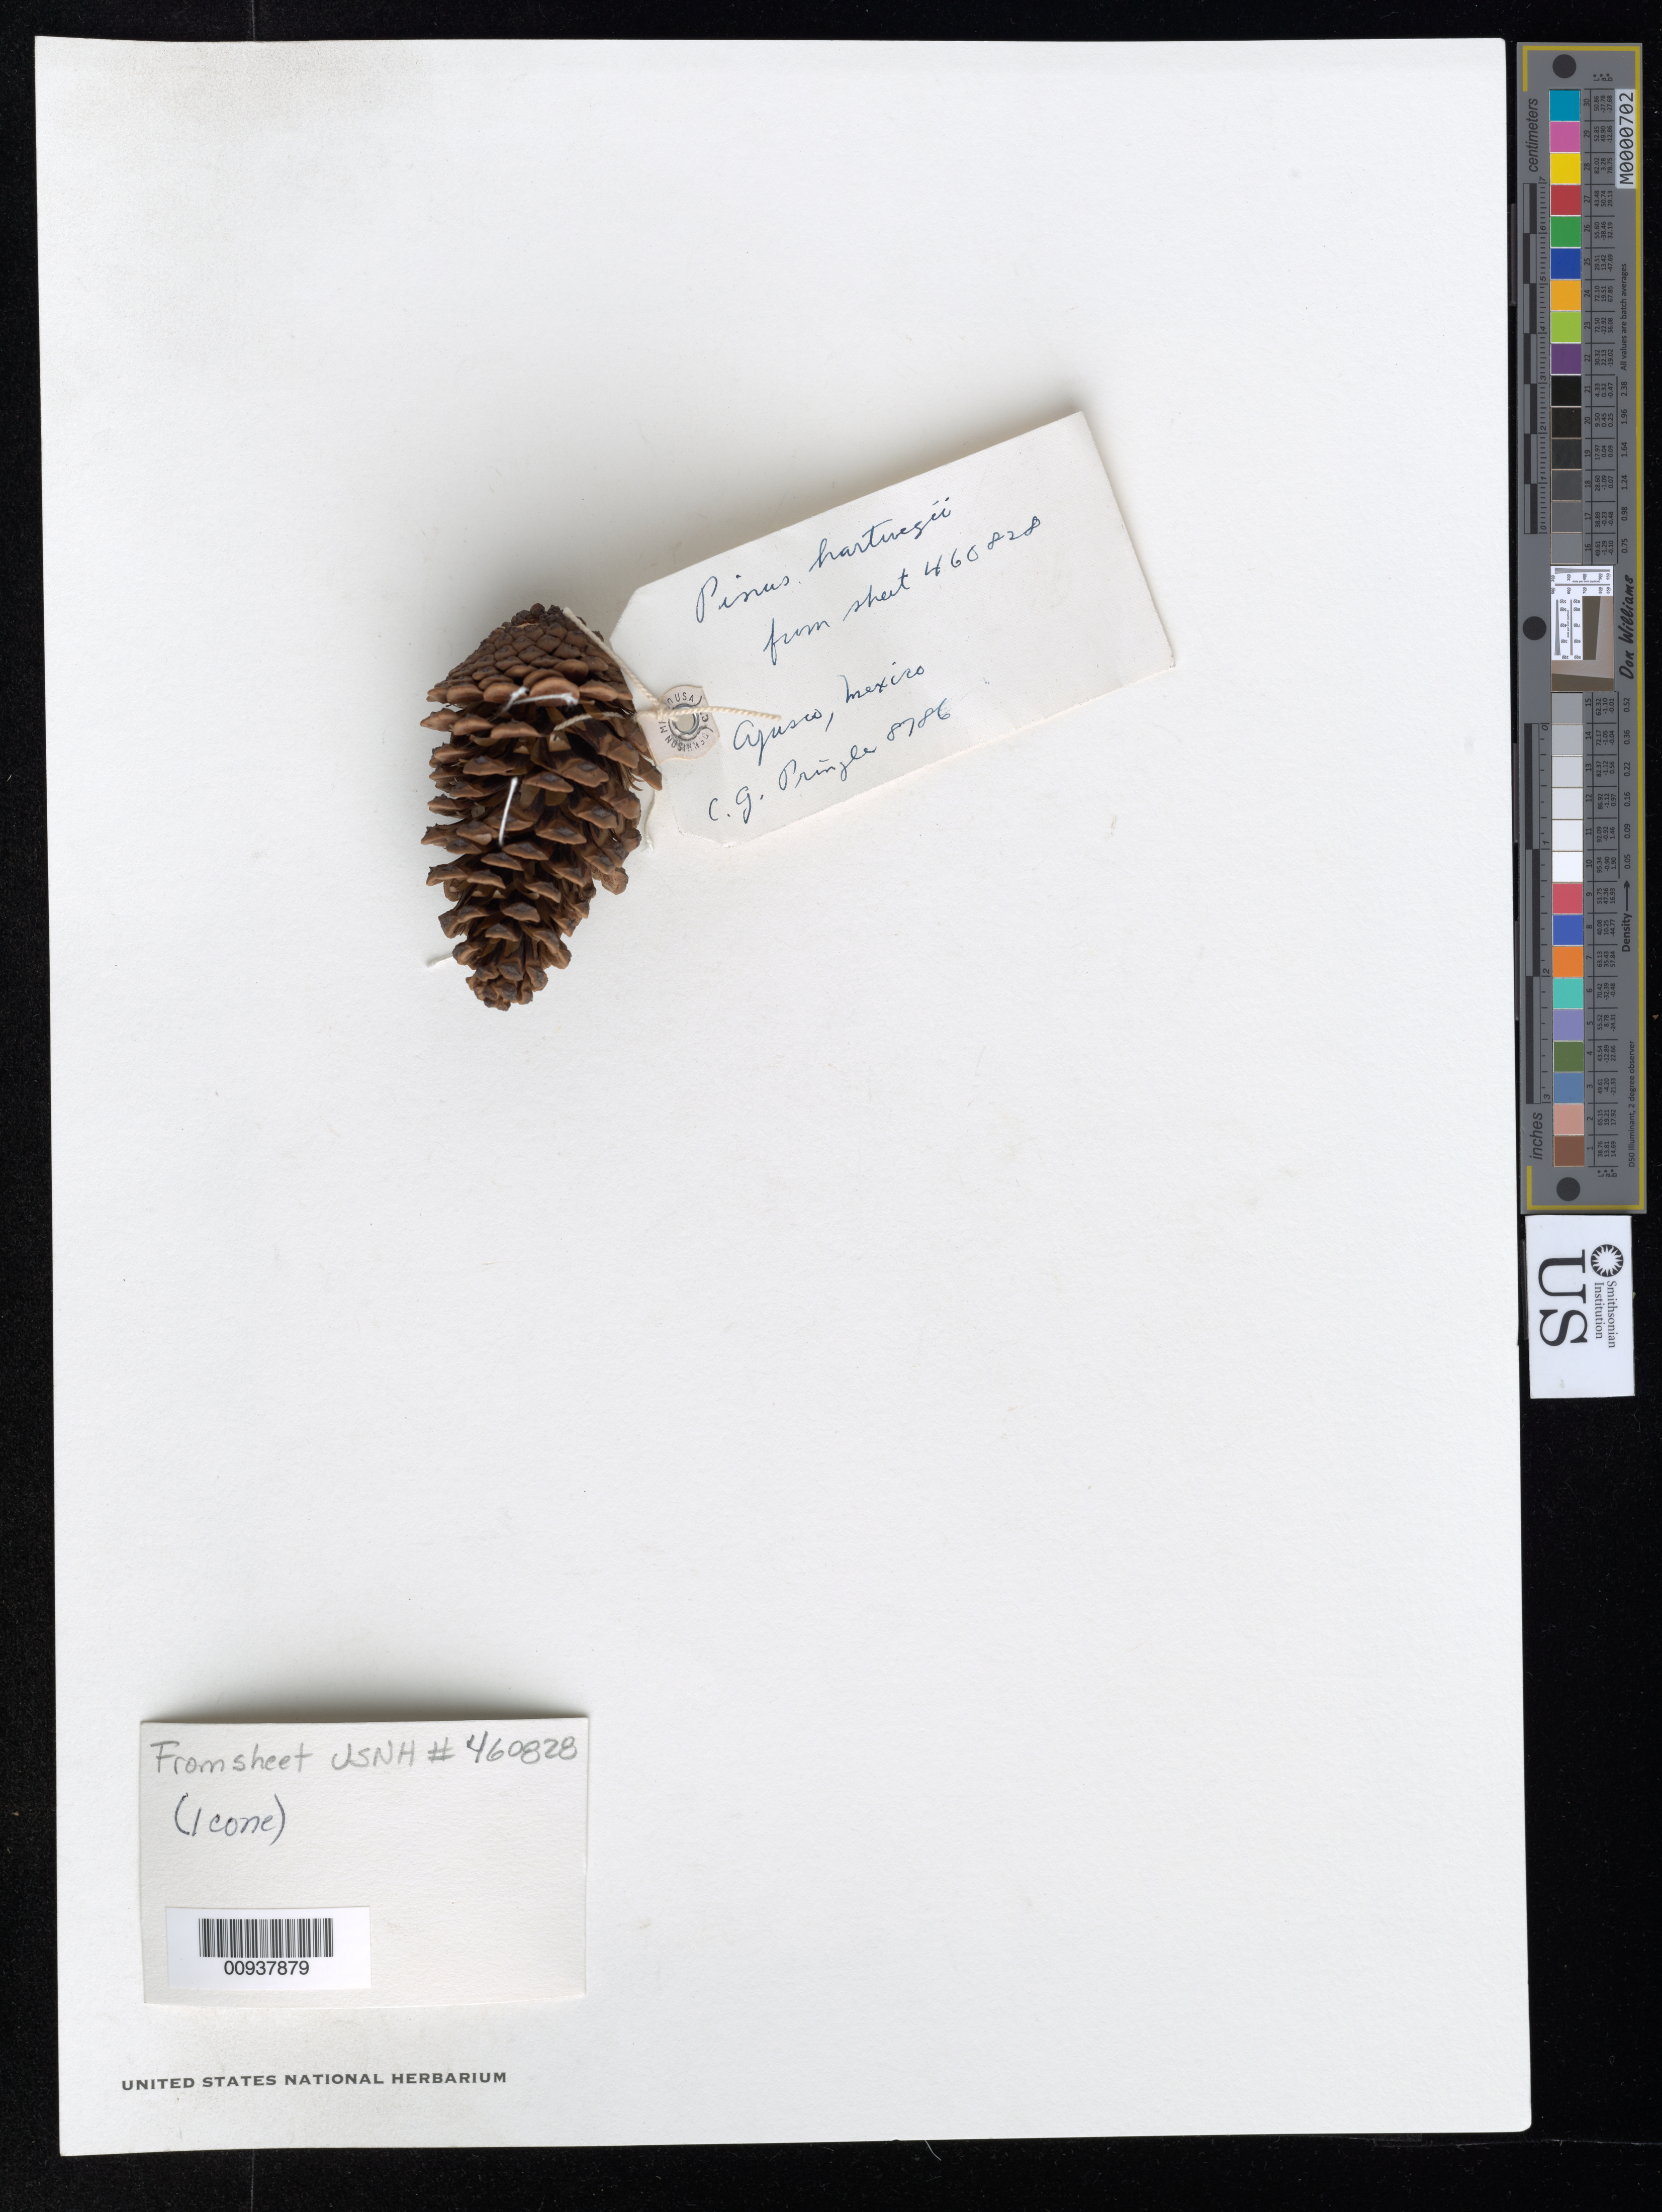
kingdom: Plantae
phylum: Tracheophyta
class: Pinopsida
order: Pinales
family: Pinaceae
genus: Pinus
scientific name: Pinus hartwegii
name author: Lindl.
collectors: C. G. Pringle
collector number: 8786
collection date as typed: Nov 1903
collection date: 1903-11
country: Mexico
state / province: Distrito Federal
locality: Serrania de Ajusco.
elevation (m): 2896